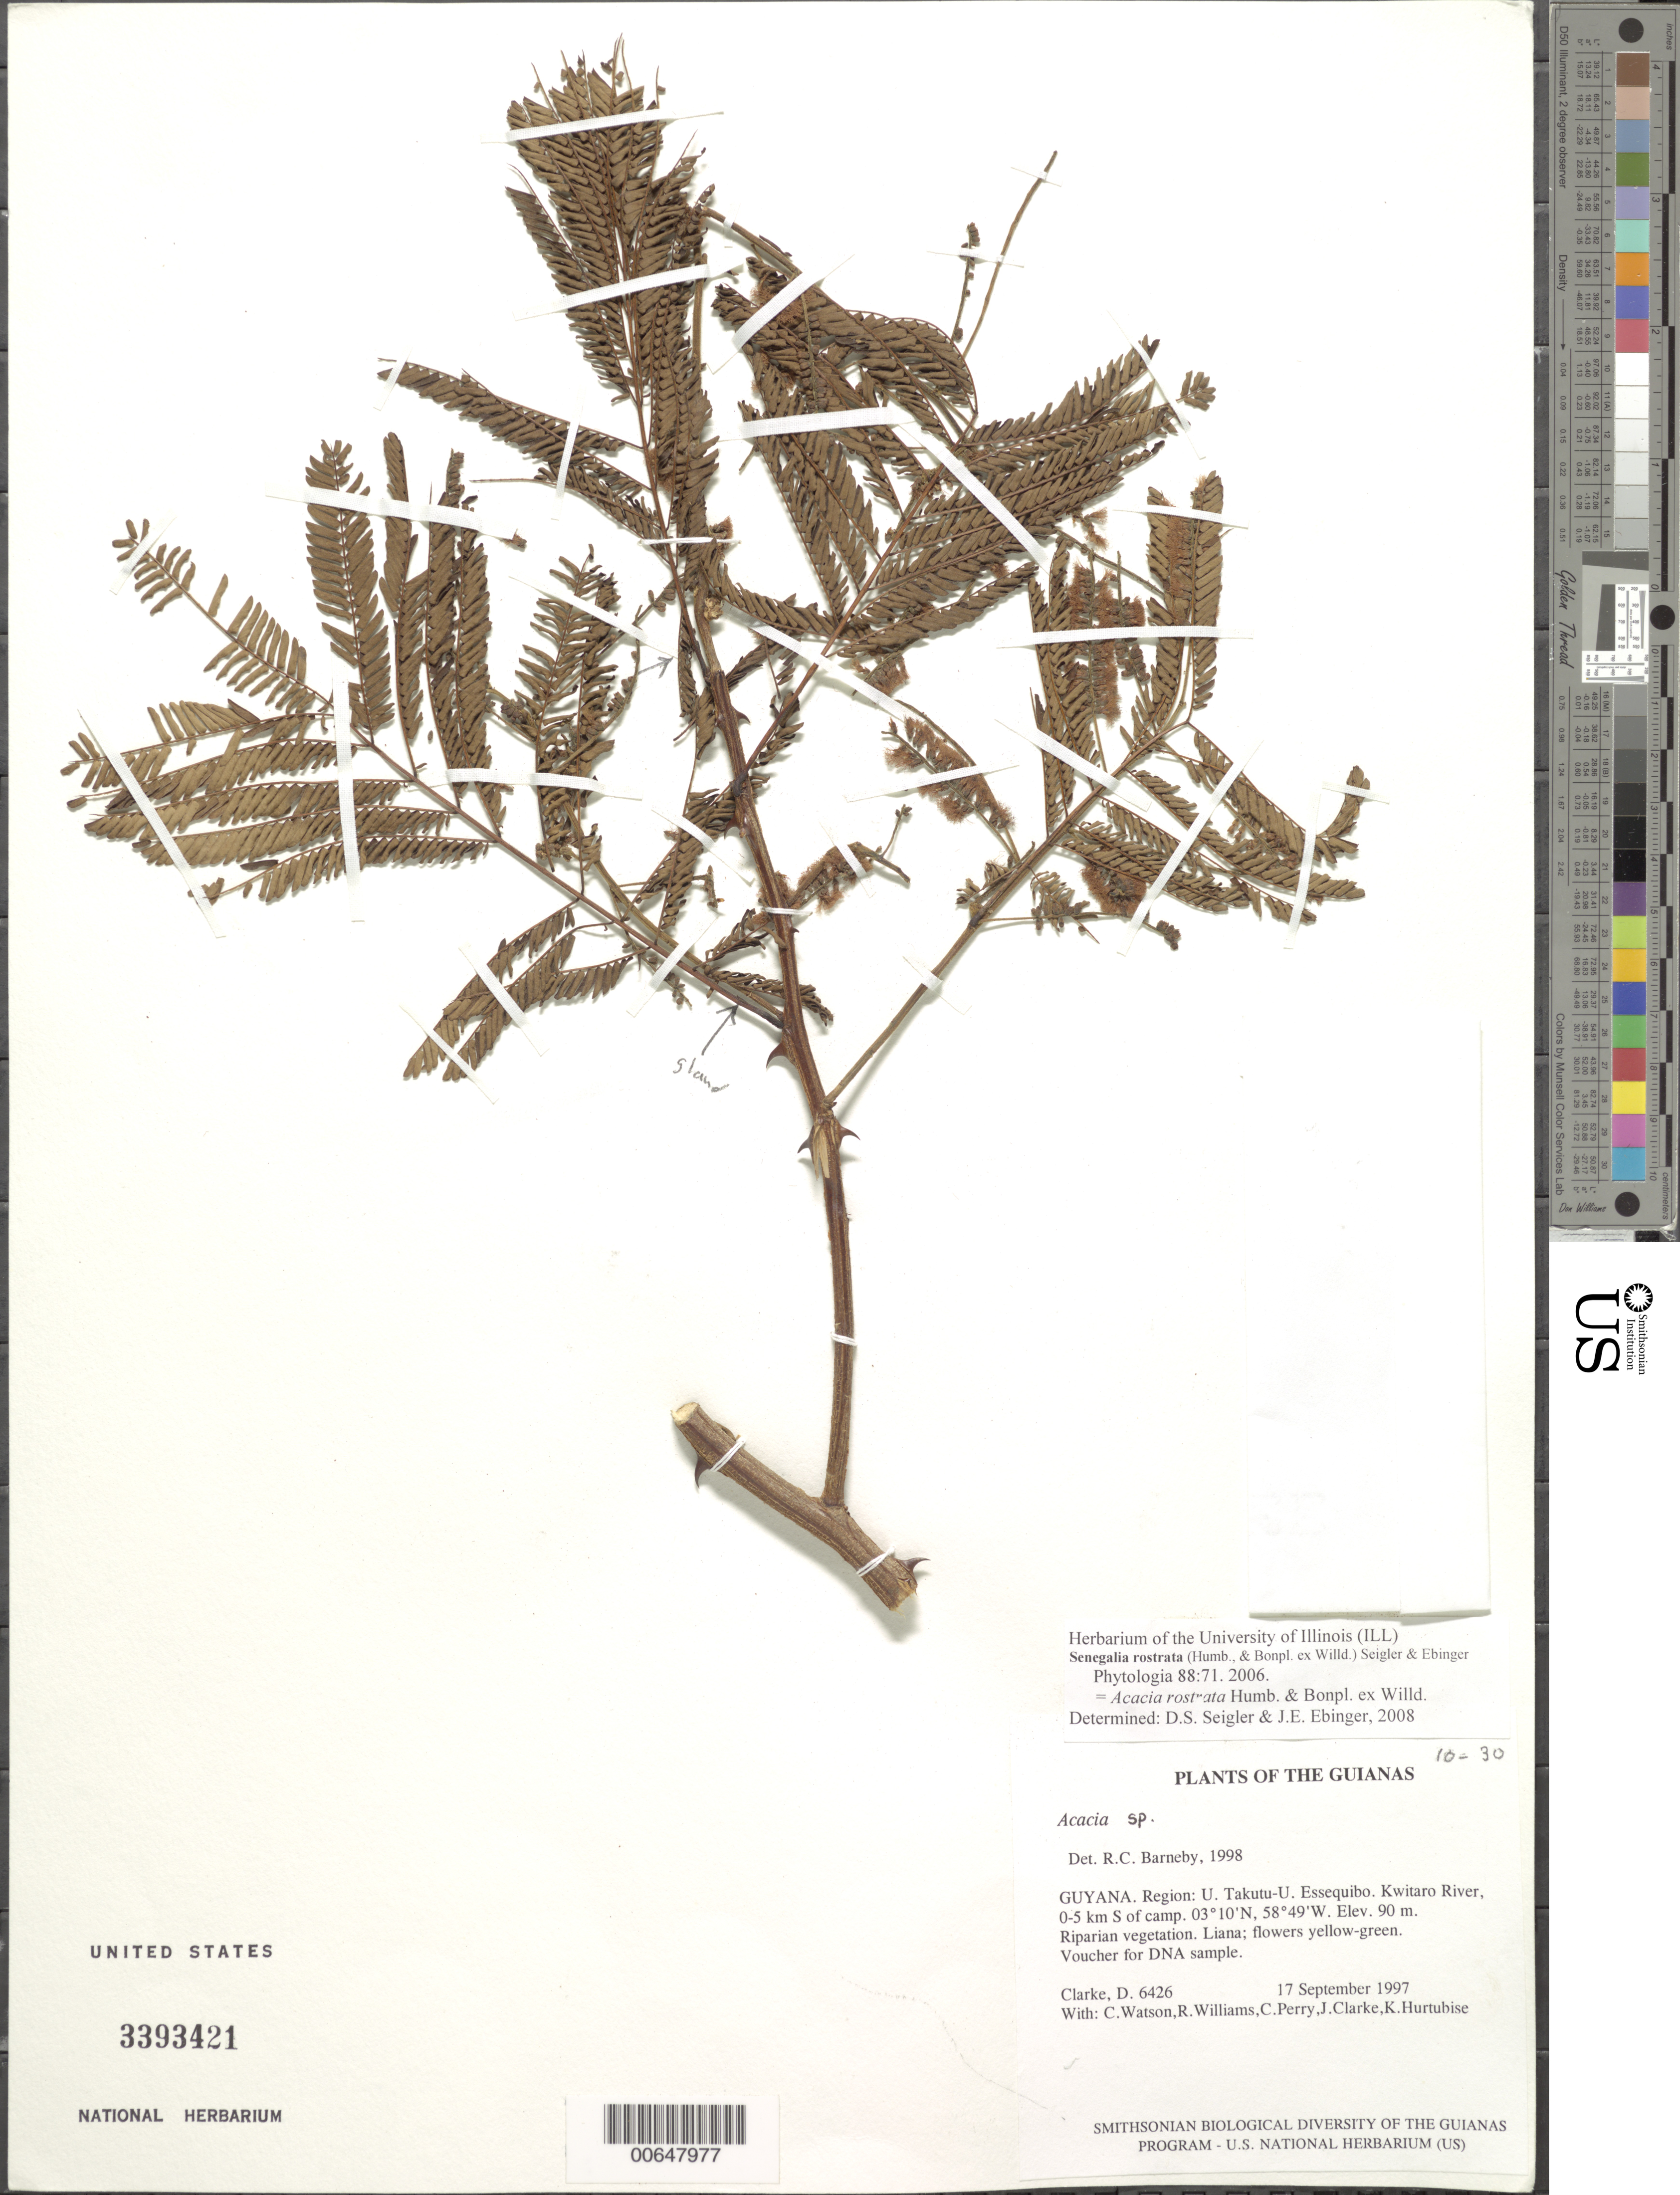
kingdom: Plantae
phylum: Tracheophyta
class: Magnoliopsida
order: Fabales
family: Fabaceae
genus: Senegalia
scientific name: Senegalia rostrata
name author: (Humb. ex Willd.) Seigler & Ebinger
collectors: H. D. Clarke, C. Watson, R. Williams, C. Perry, J. Clarke & K. Hurtubise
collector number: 6426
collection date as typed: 17 September 1997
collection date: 1997-09-17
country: Guyana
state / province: U. Takutu-U. Essequibo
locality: Kwitaro River, 0-5 km S of camp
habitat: Riparian vegetation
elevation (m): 90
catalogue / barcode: US 3393421